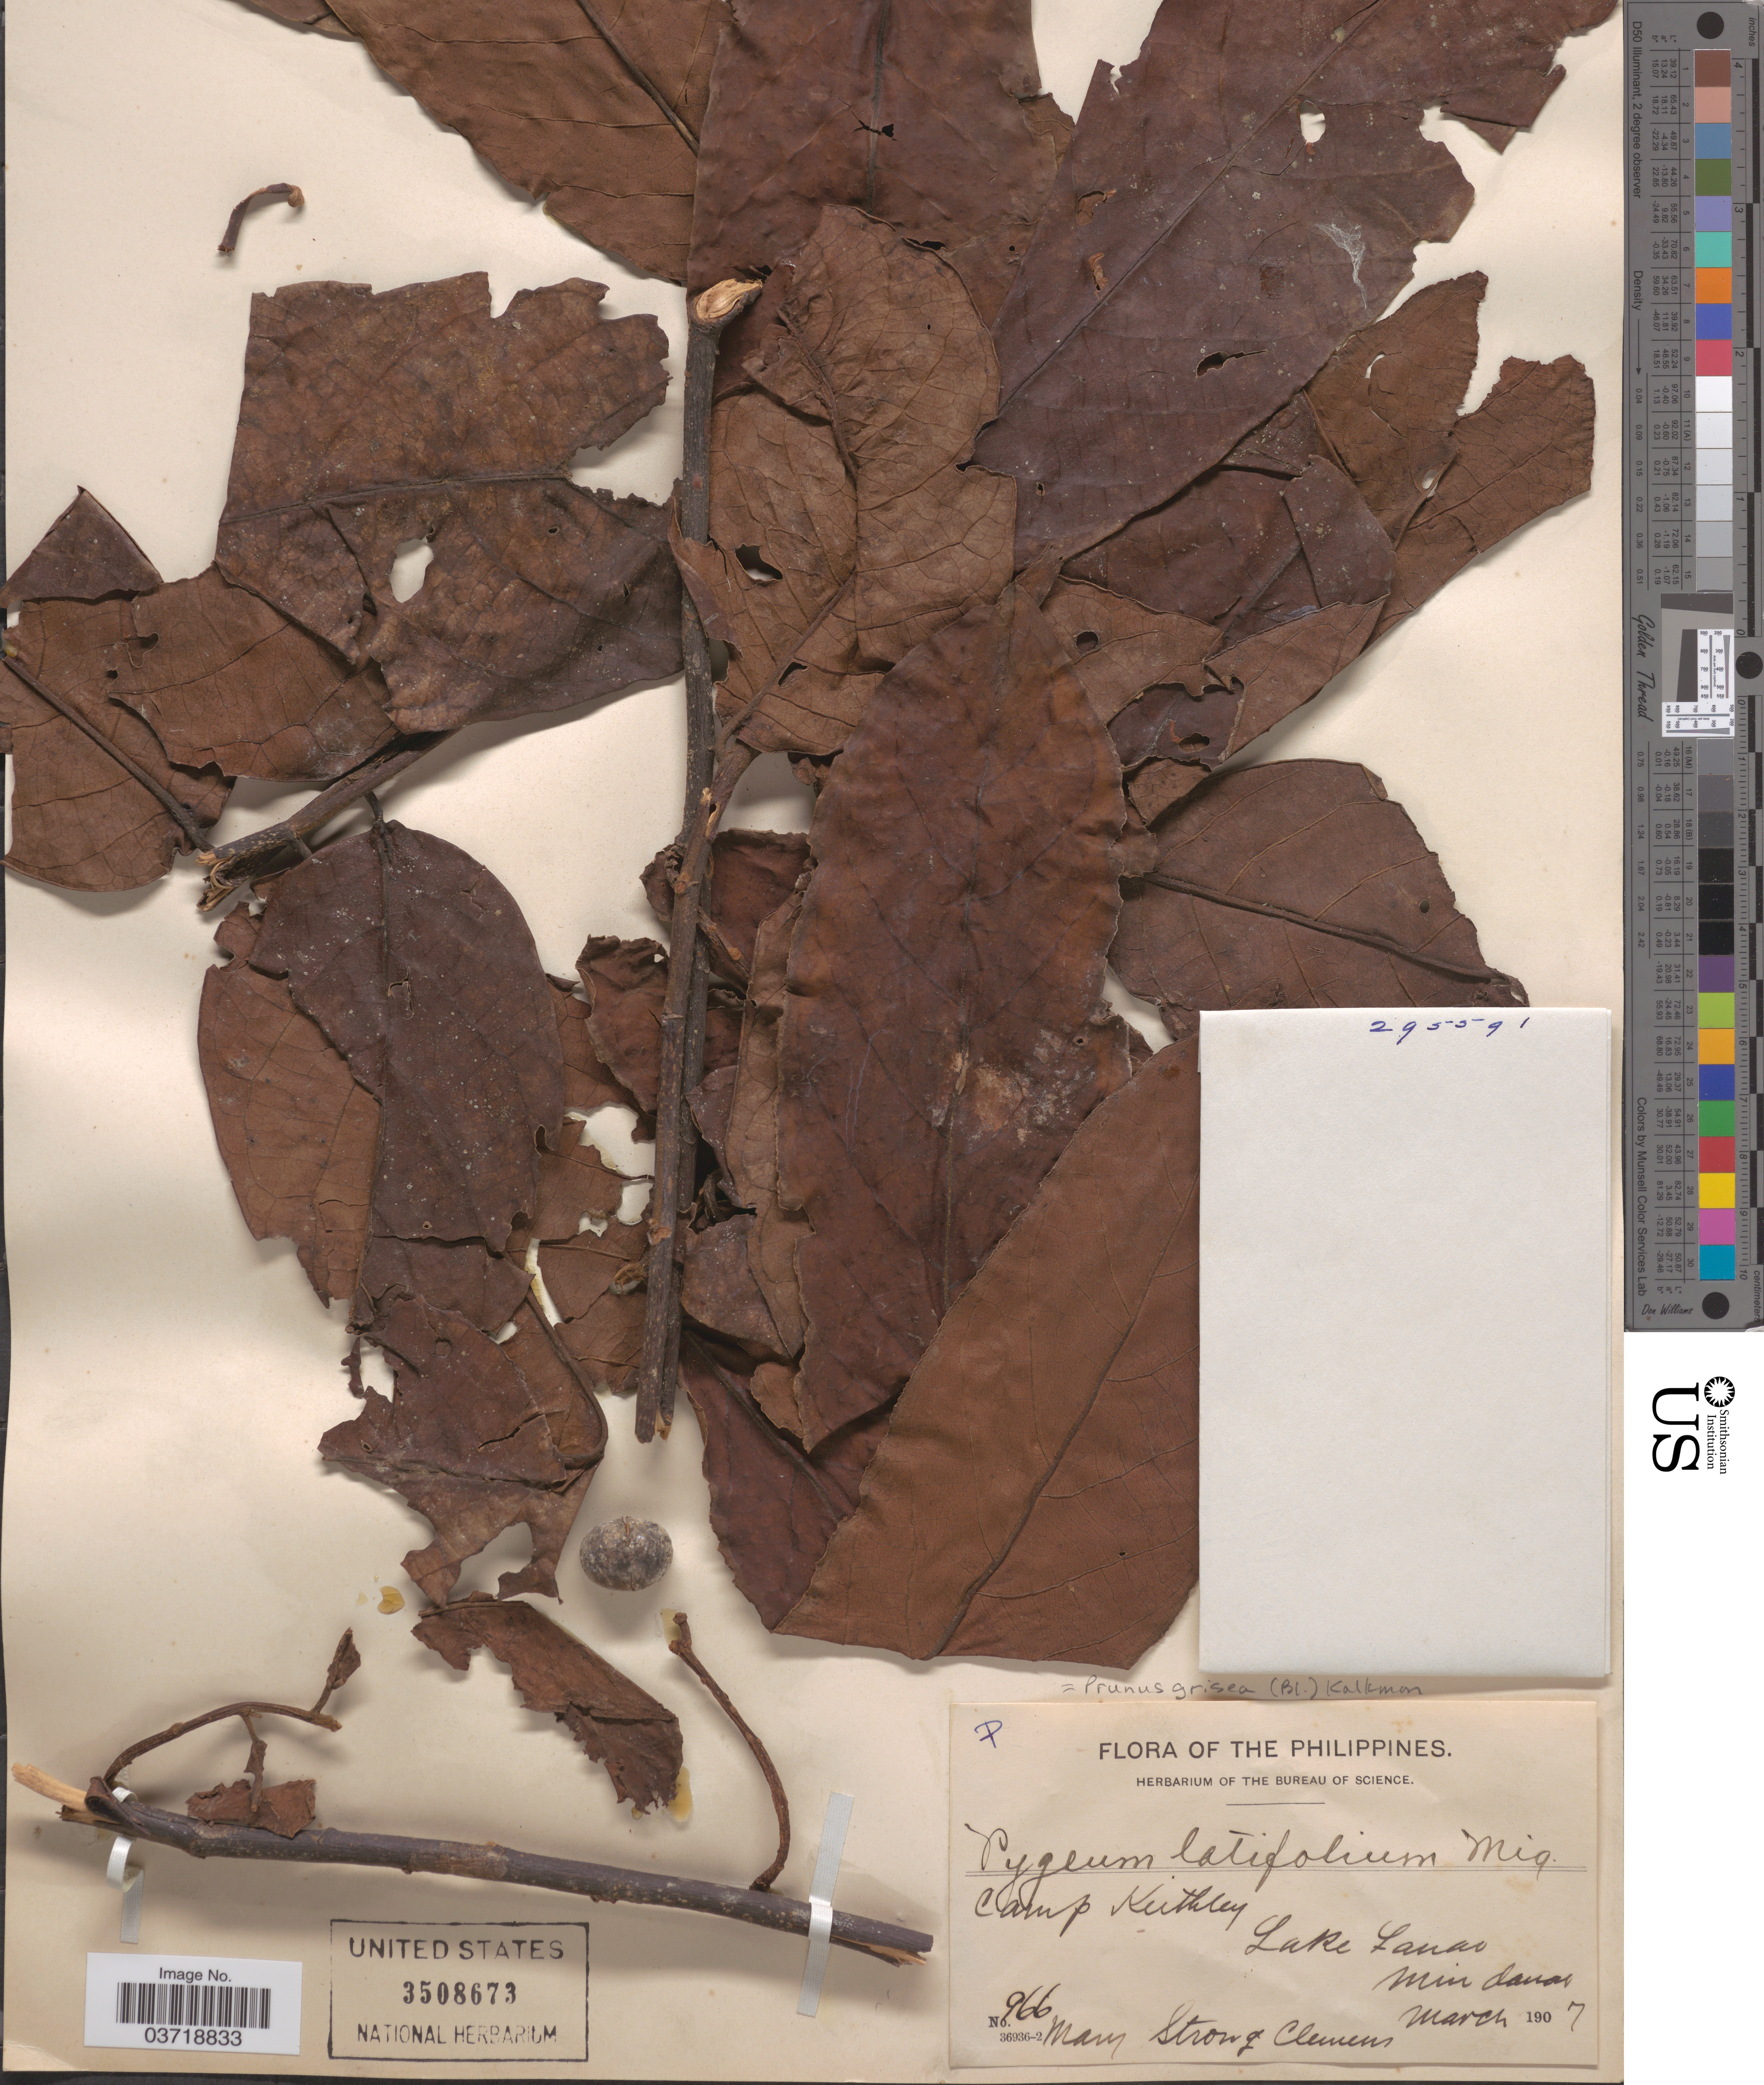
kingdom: Plantae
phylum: Tracheophyta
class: Magnoliopsida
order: Rosales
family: Rosaceae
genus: Prunus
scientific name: Prunus grisea var. grisea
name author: (Blume ex K. Müller) Kalkman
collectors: M. S. Clemens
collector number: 966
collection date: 1907-03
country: Philippines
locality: Camp Keithley. Lake Lanao. Mindanao.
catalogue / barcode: US 3508673